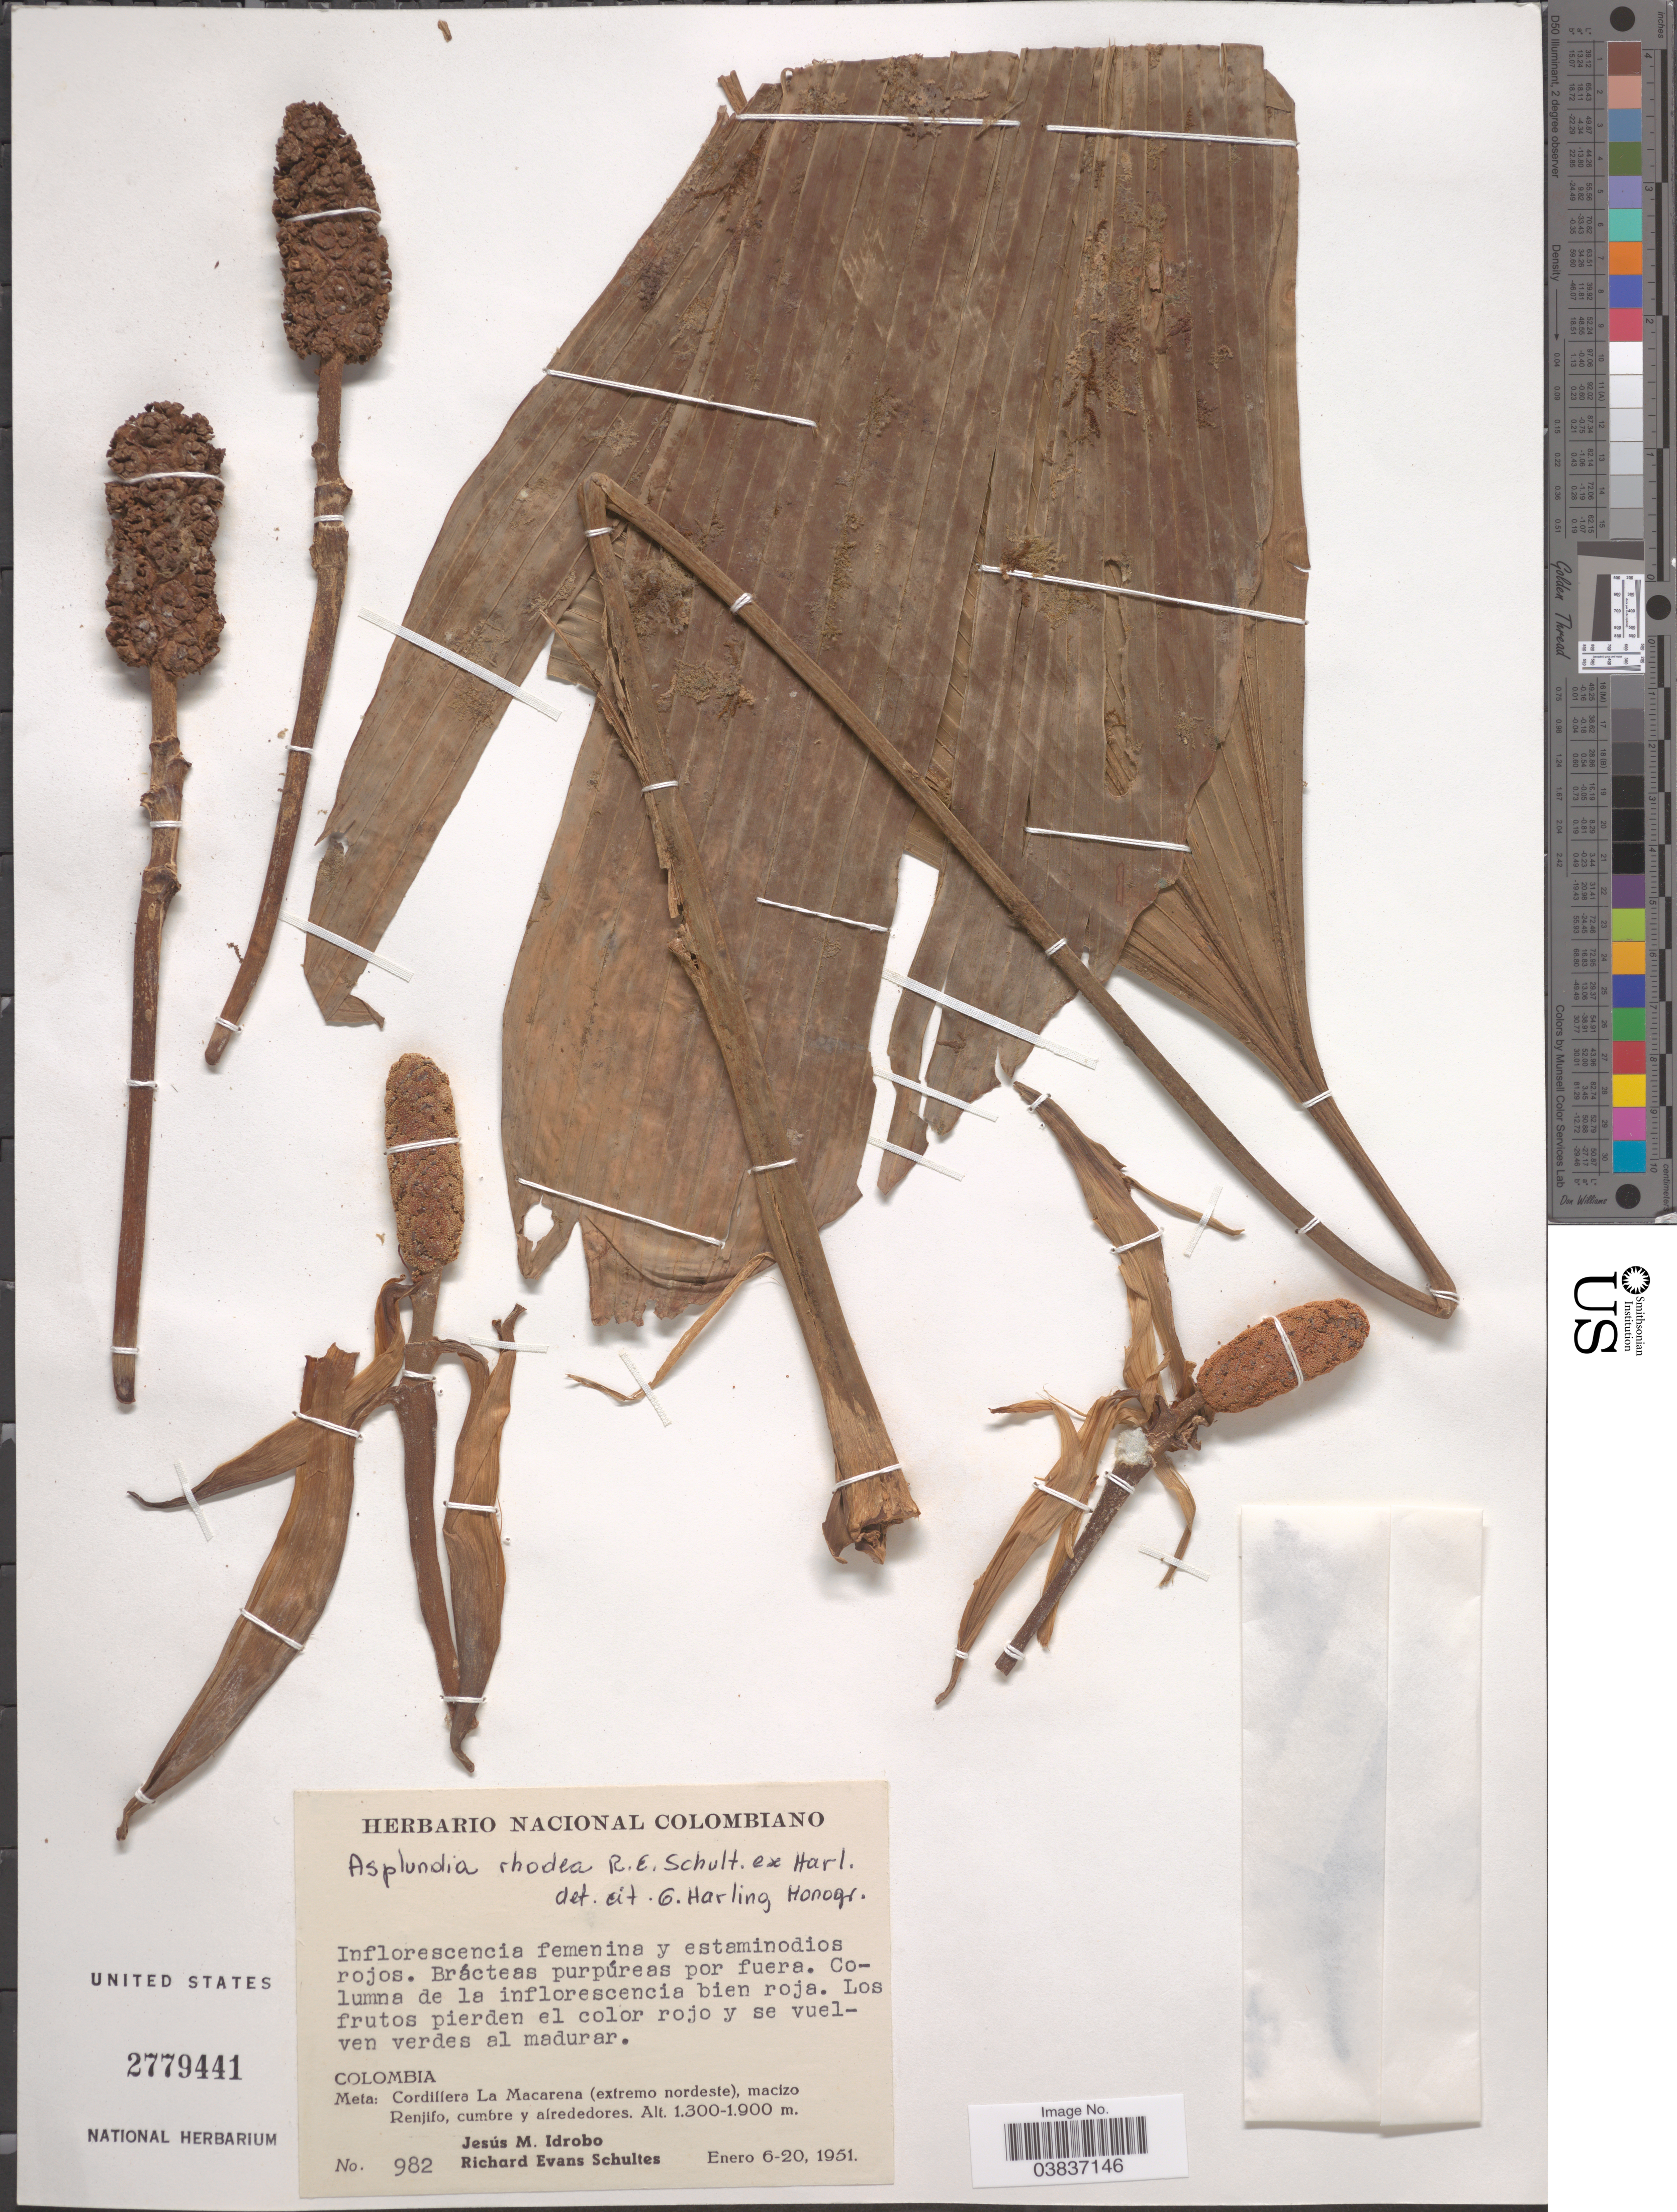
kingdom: Plantae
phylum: Tracheophyta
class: Liliopsida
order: Pandanales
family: Cyclanthaceae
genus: Asplundia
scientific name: Asplundia rhodea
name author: R.E. Schult. ex Harling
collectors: J. M. Idrobo & R. E. Schultes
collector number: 982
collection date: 1951-01-06/1951-01-20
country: Colombia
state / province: Meta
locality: Cordillera La Macarena (extremo nordeste), macizo Renjifo.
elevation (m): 1300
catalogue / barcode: US 2779441